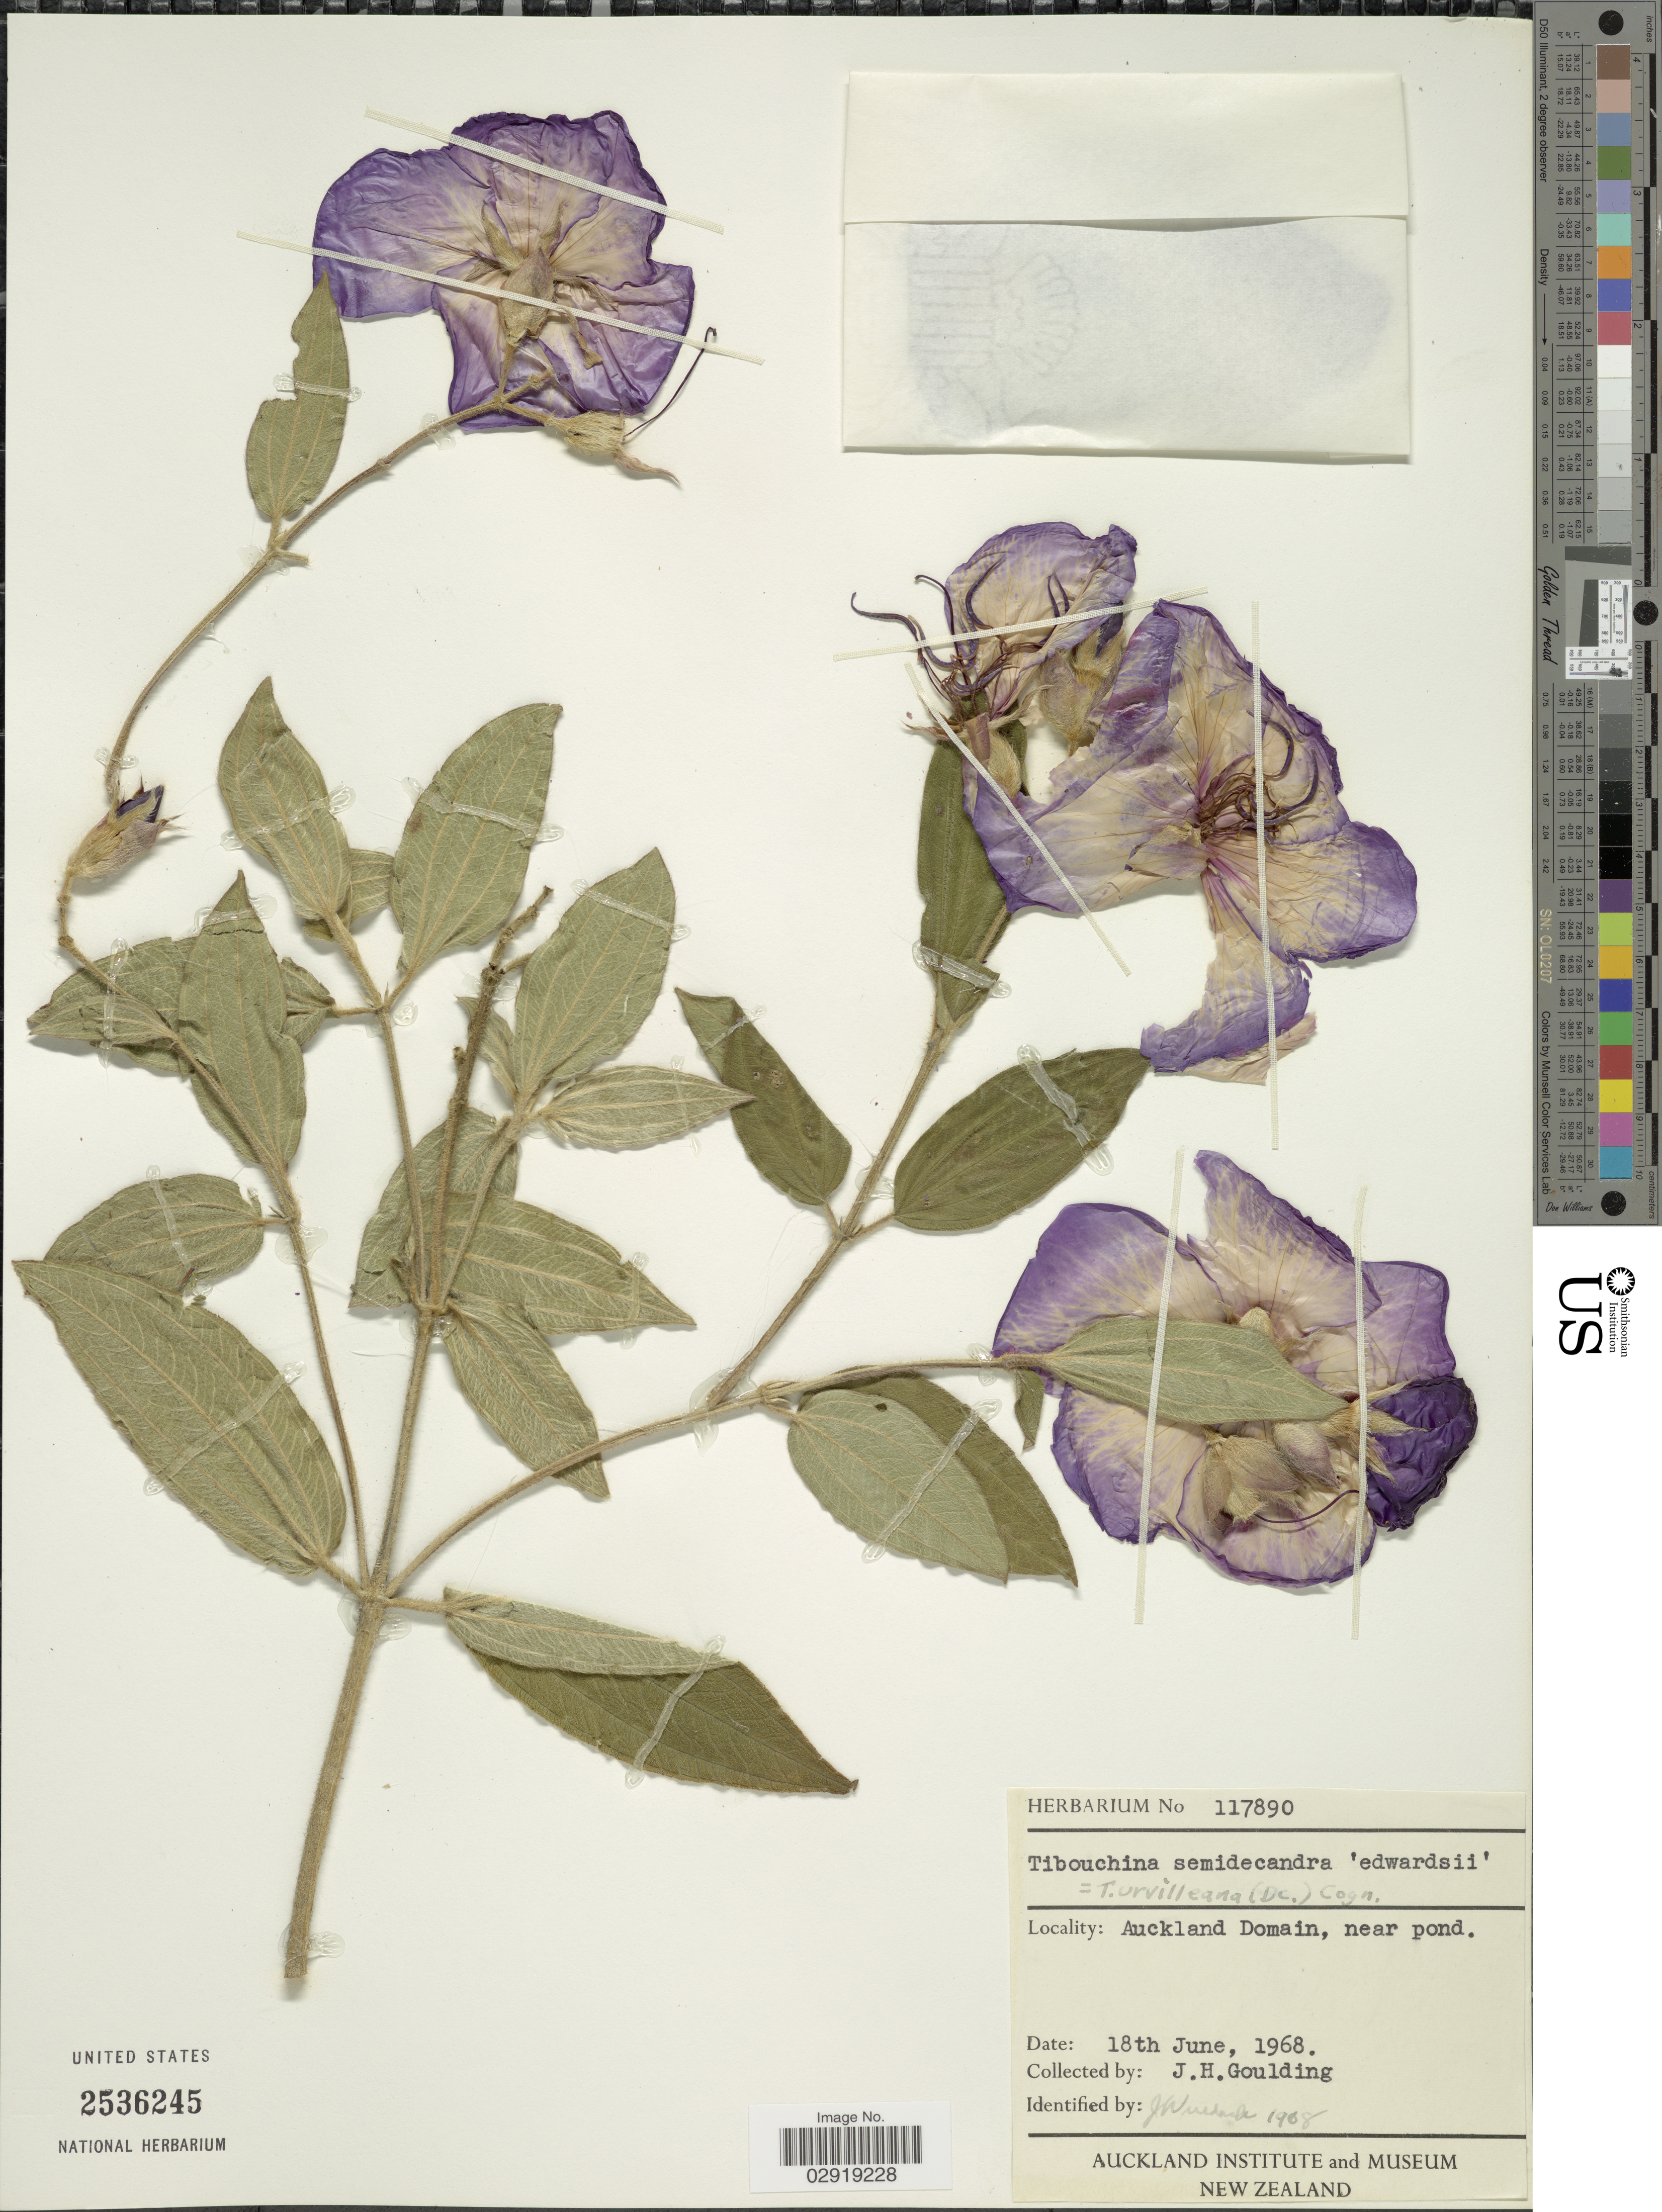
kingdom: Plantae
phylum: Tracheophyta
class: Magnoliopsida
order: Myrtales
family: Melastomataceae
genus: Pleroma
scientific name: Pleroma urvilleanum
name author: (DC.) P.J.F. Guim. & Michelang.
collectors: J. Goulding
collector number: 117890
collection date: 1968-06-18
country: New Zealand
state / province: Auckland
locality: Auckland Domain, near pond.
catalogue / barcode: US 2536245